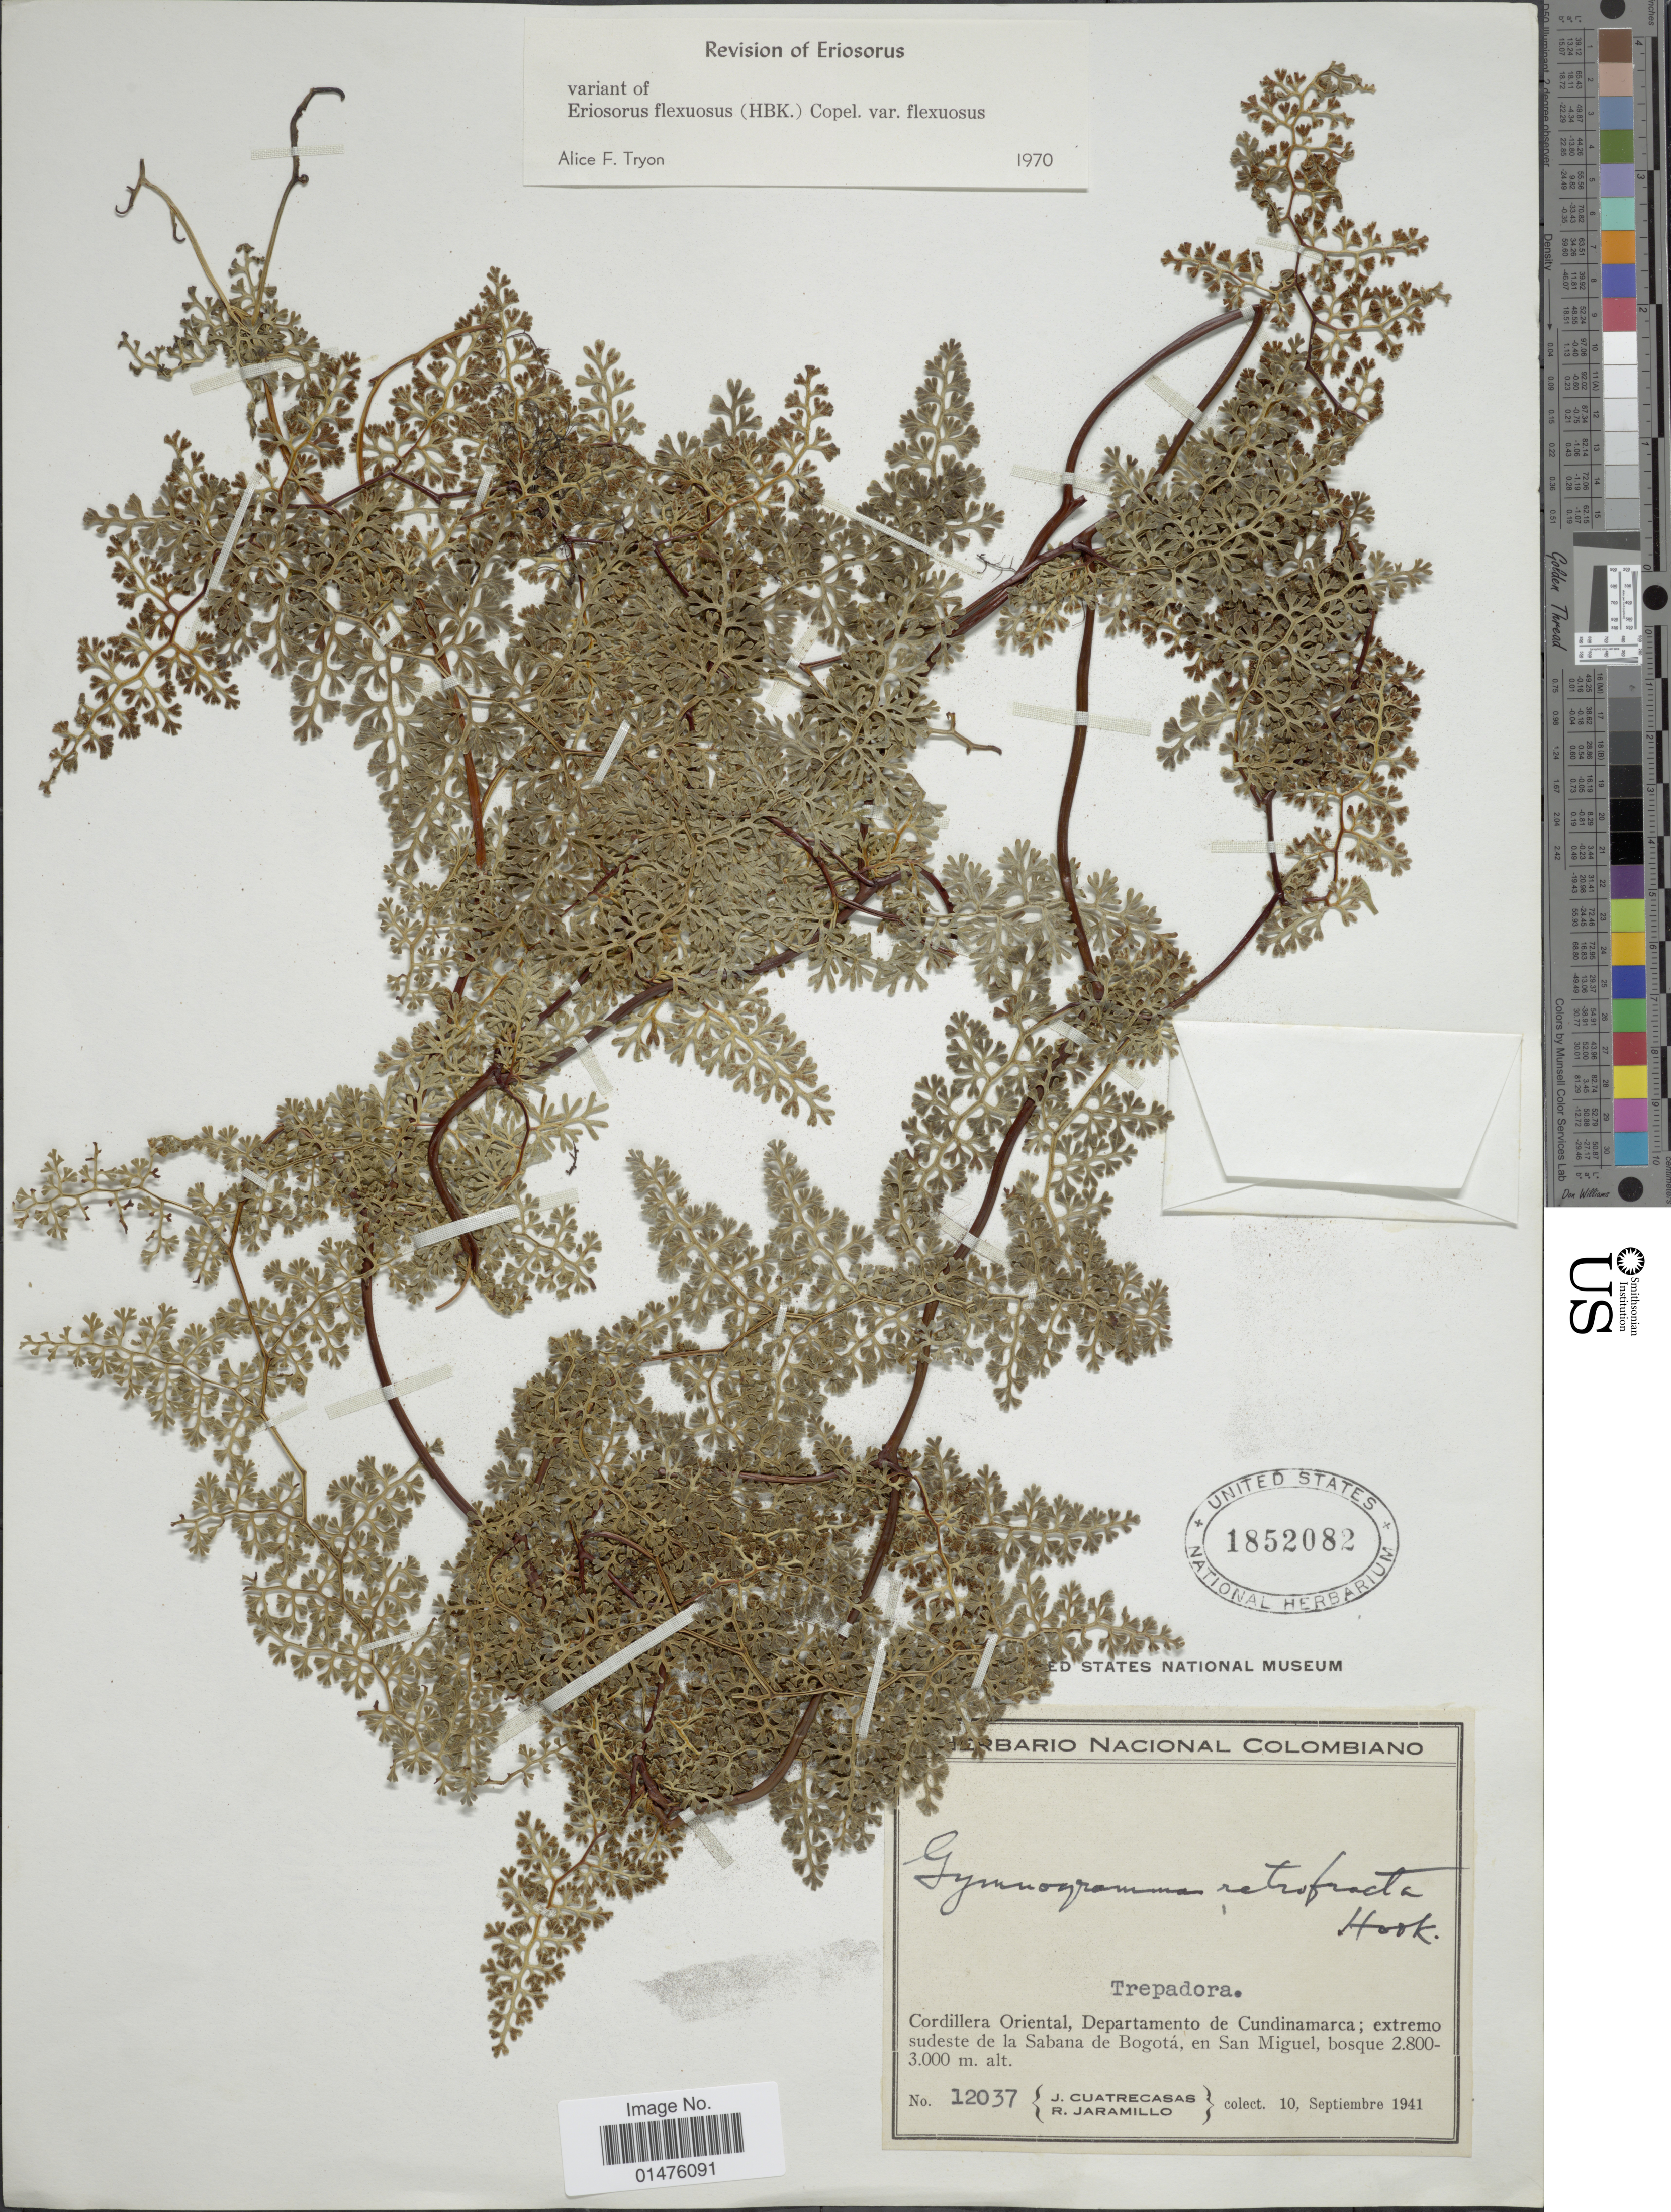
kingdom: Plantae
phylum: Tracheophyta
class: Polypodiopsida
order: Polypodiales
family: Pteridaceae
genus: Jamesonia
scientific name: Jamesonia flexuosa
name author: (Humb. & Bonpl.) Christenh.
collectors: J. Cuatrecasas & Jaramillo, --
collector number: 12037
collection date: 1941-09-10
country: Colombia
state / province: Cundinamarca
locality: Cordillera Oriental,Departamento de Cundinamarca; extremo sudeste de la Sabana de Bogotá, en San Miguel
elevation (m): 2800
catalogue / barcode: US 1852082